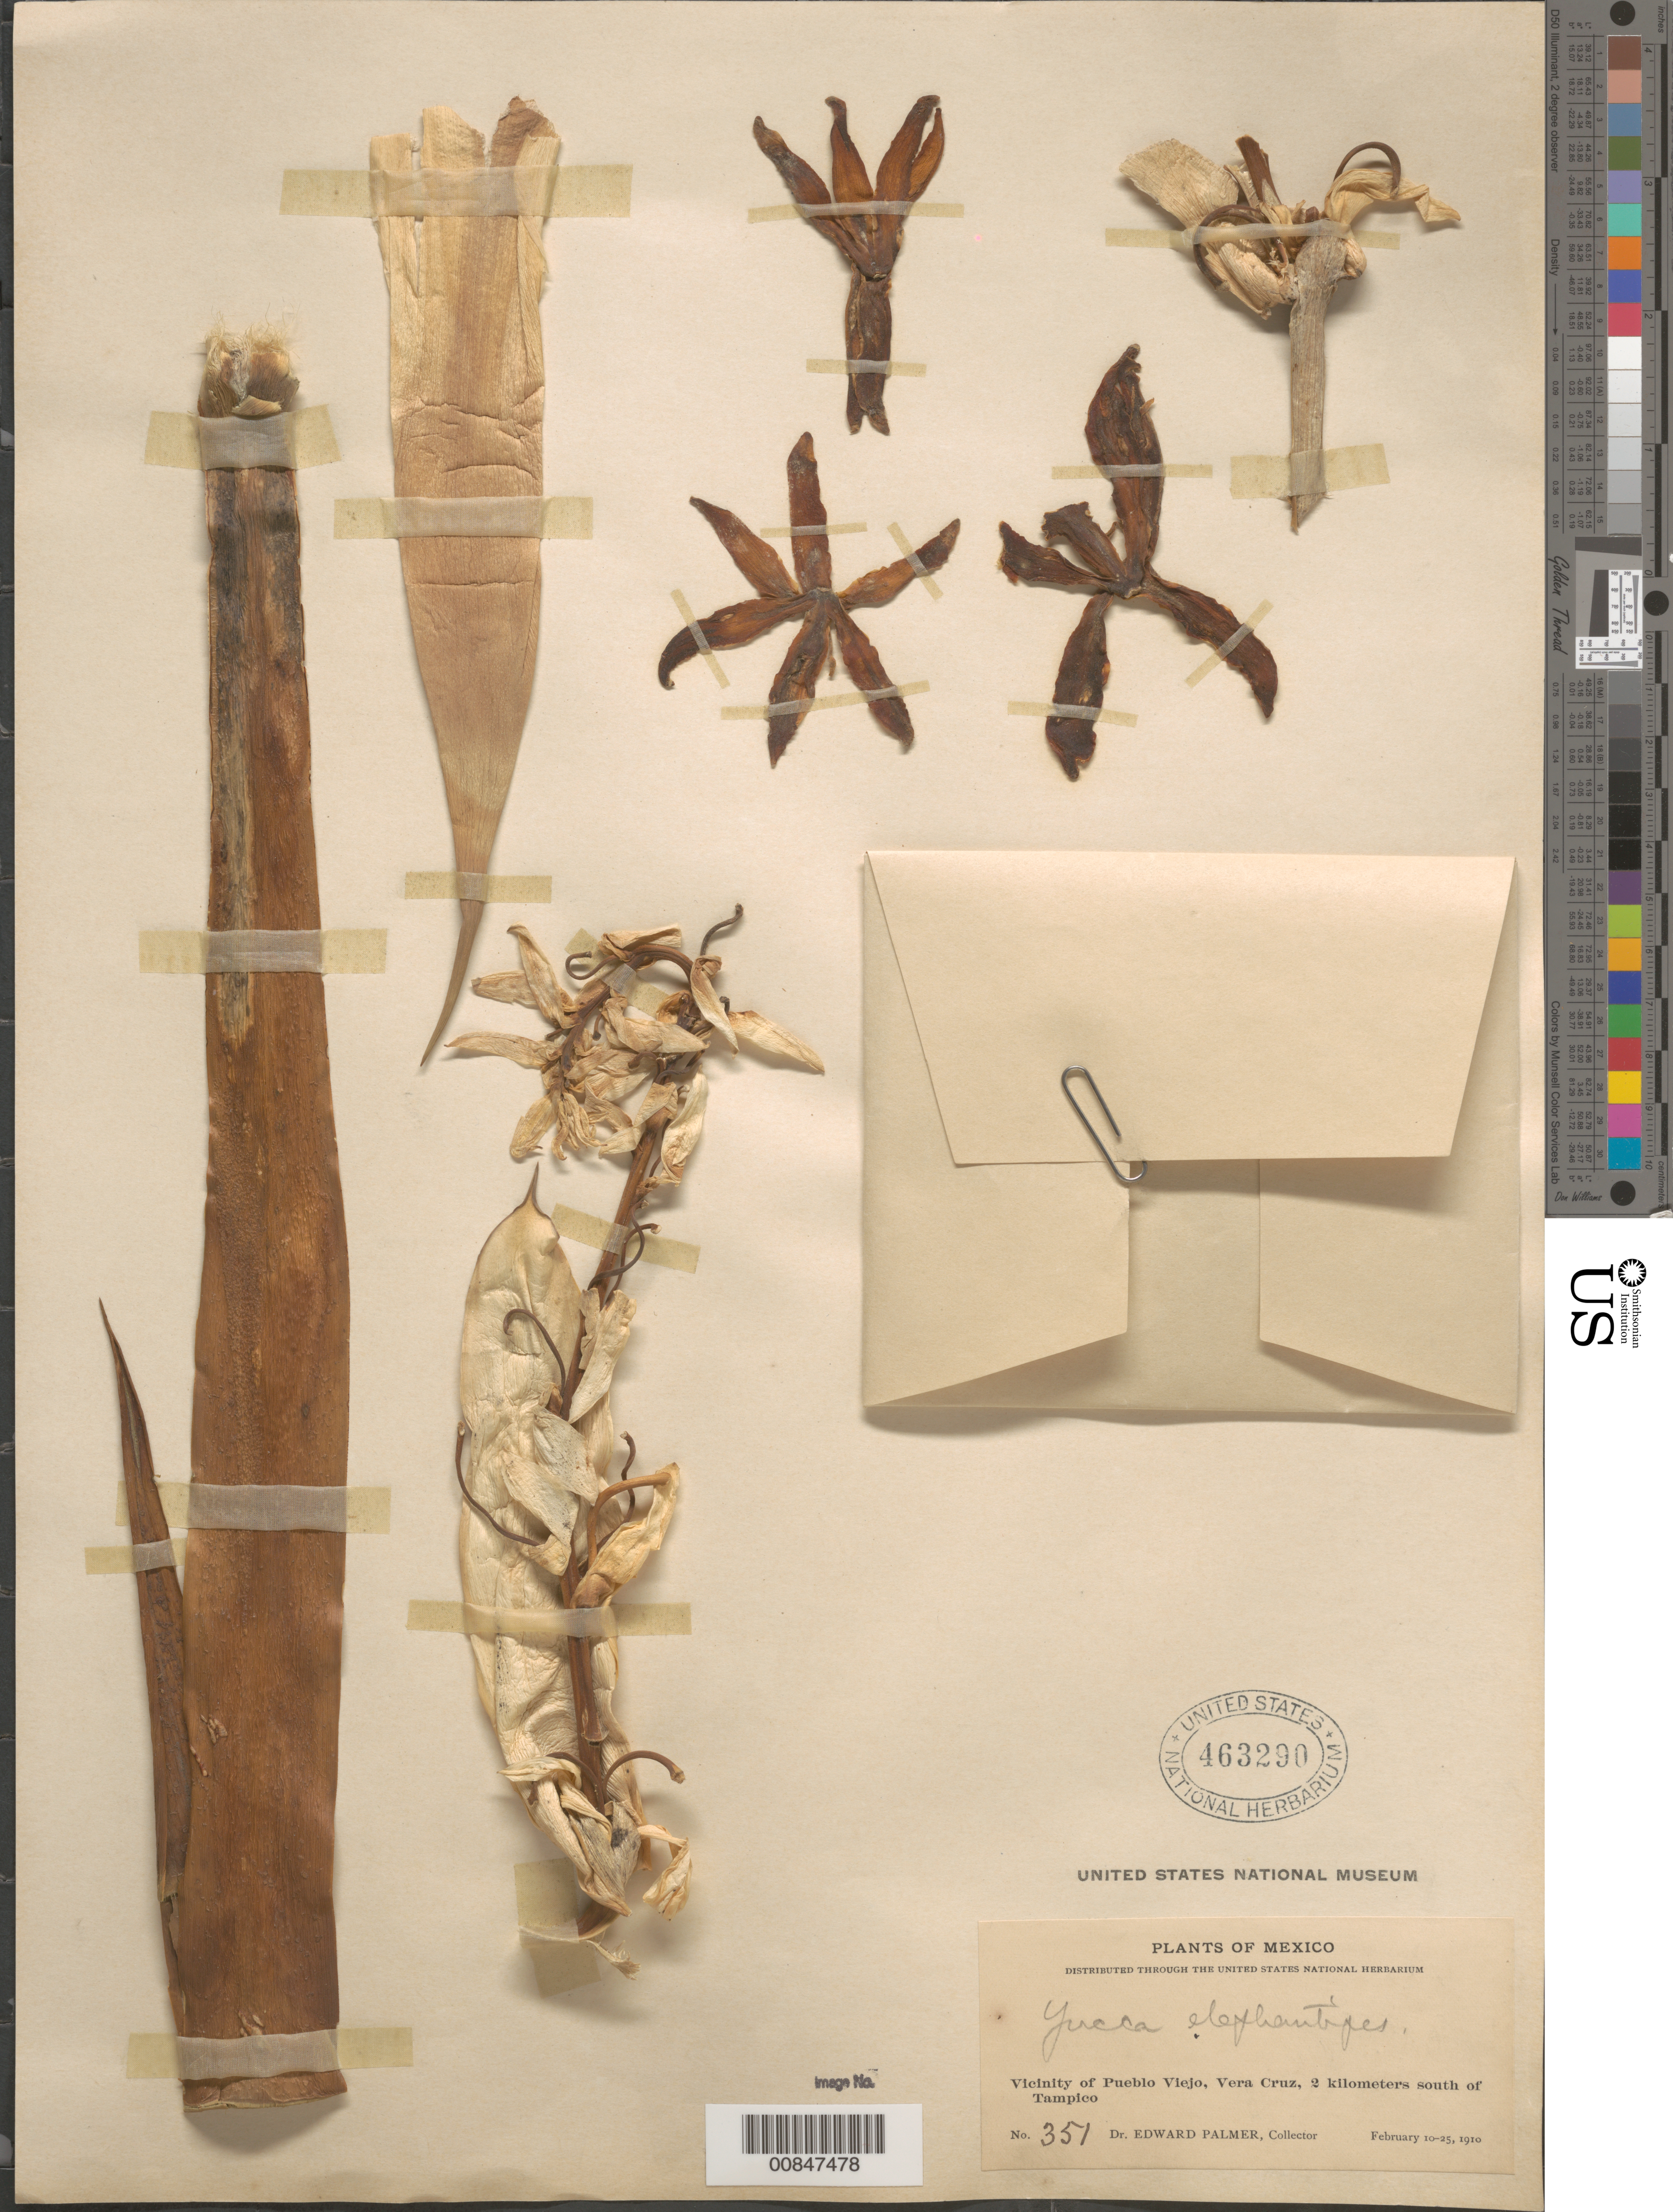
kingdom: Plantae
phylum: Tracheophyta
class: Liliopsida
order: Asparagales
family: Asparagaceae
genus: Yucca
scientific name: Yucca elephantipes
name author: Regel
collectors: E. Palmer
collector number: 351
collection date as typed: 10 Feb 1910 to 25 Feb 1910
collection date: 1910-02-10/1910-02-25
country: Mexico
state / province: Veracruz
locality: Vicinity of Pueblo Viejo, Veracruz, 2 kilometers south of Tampico.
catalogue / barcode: US 463290